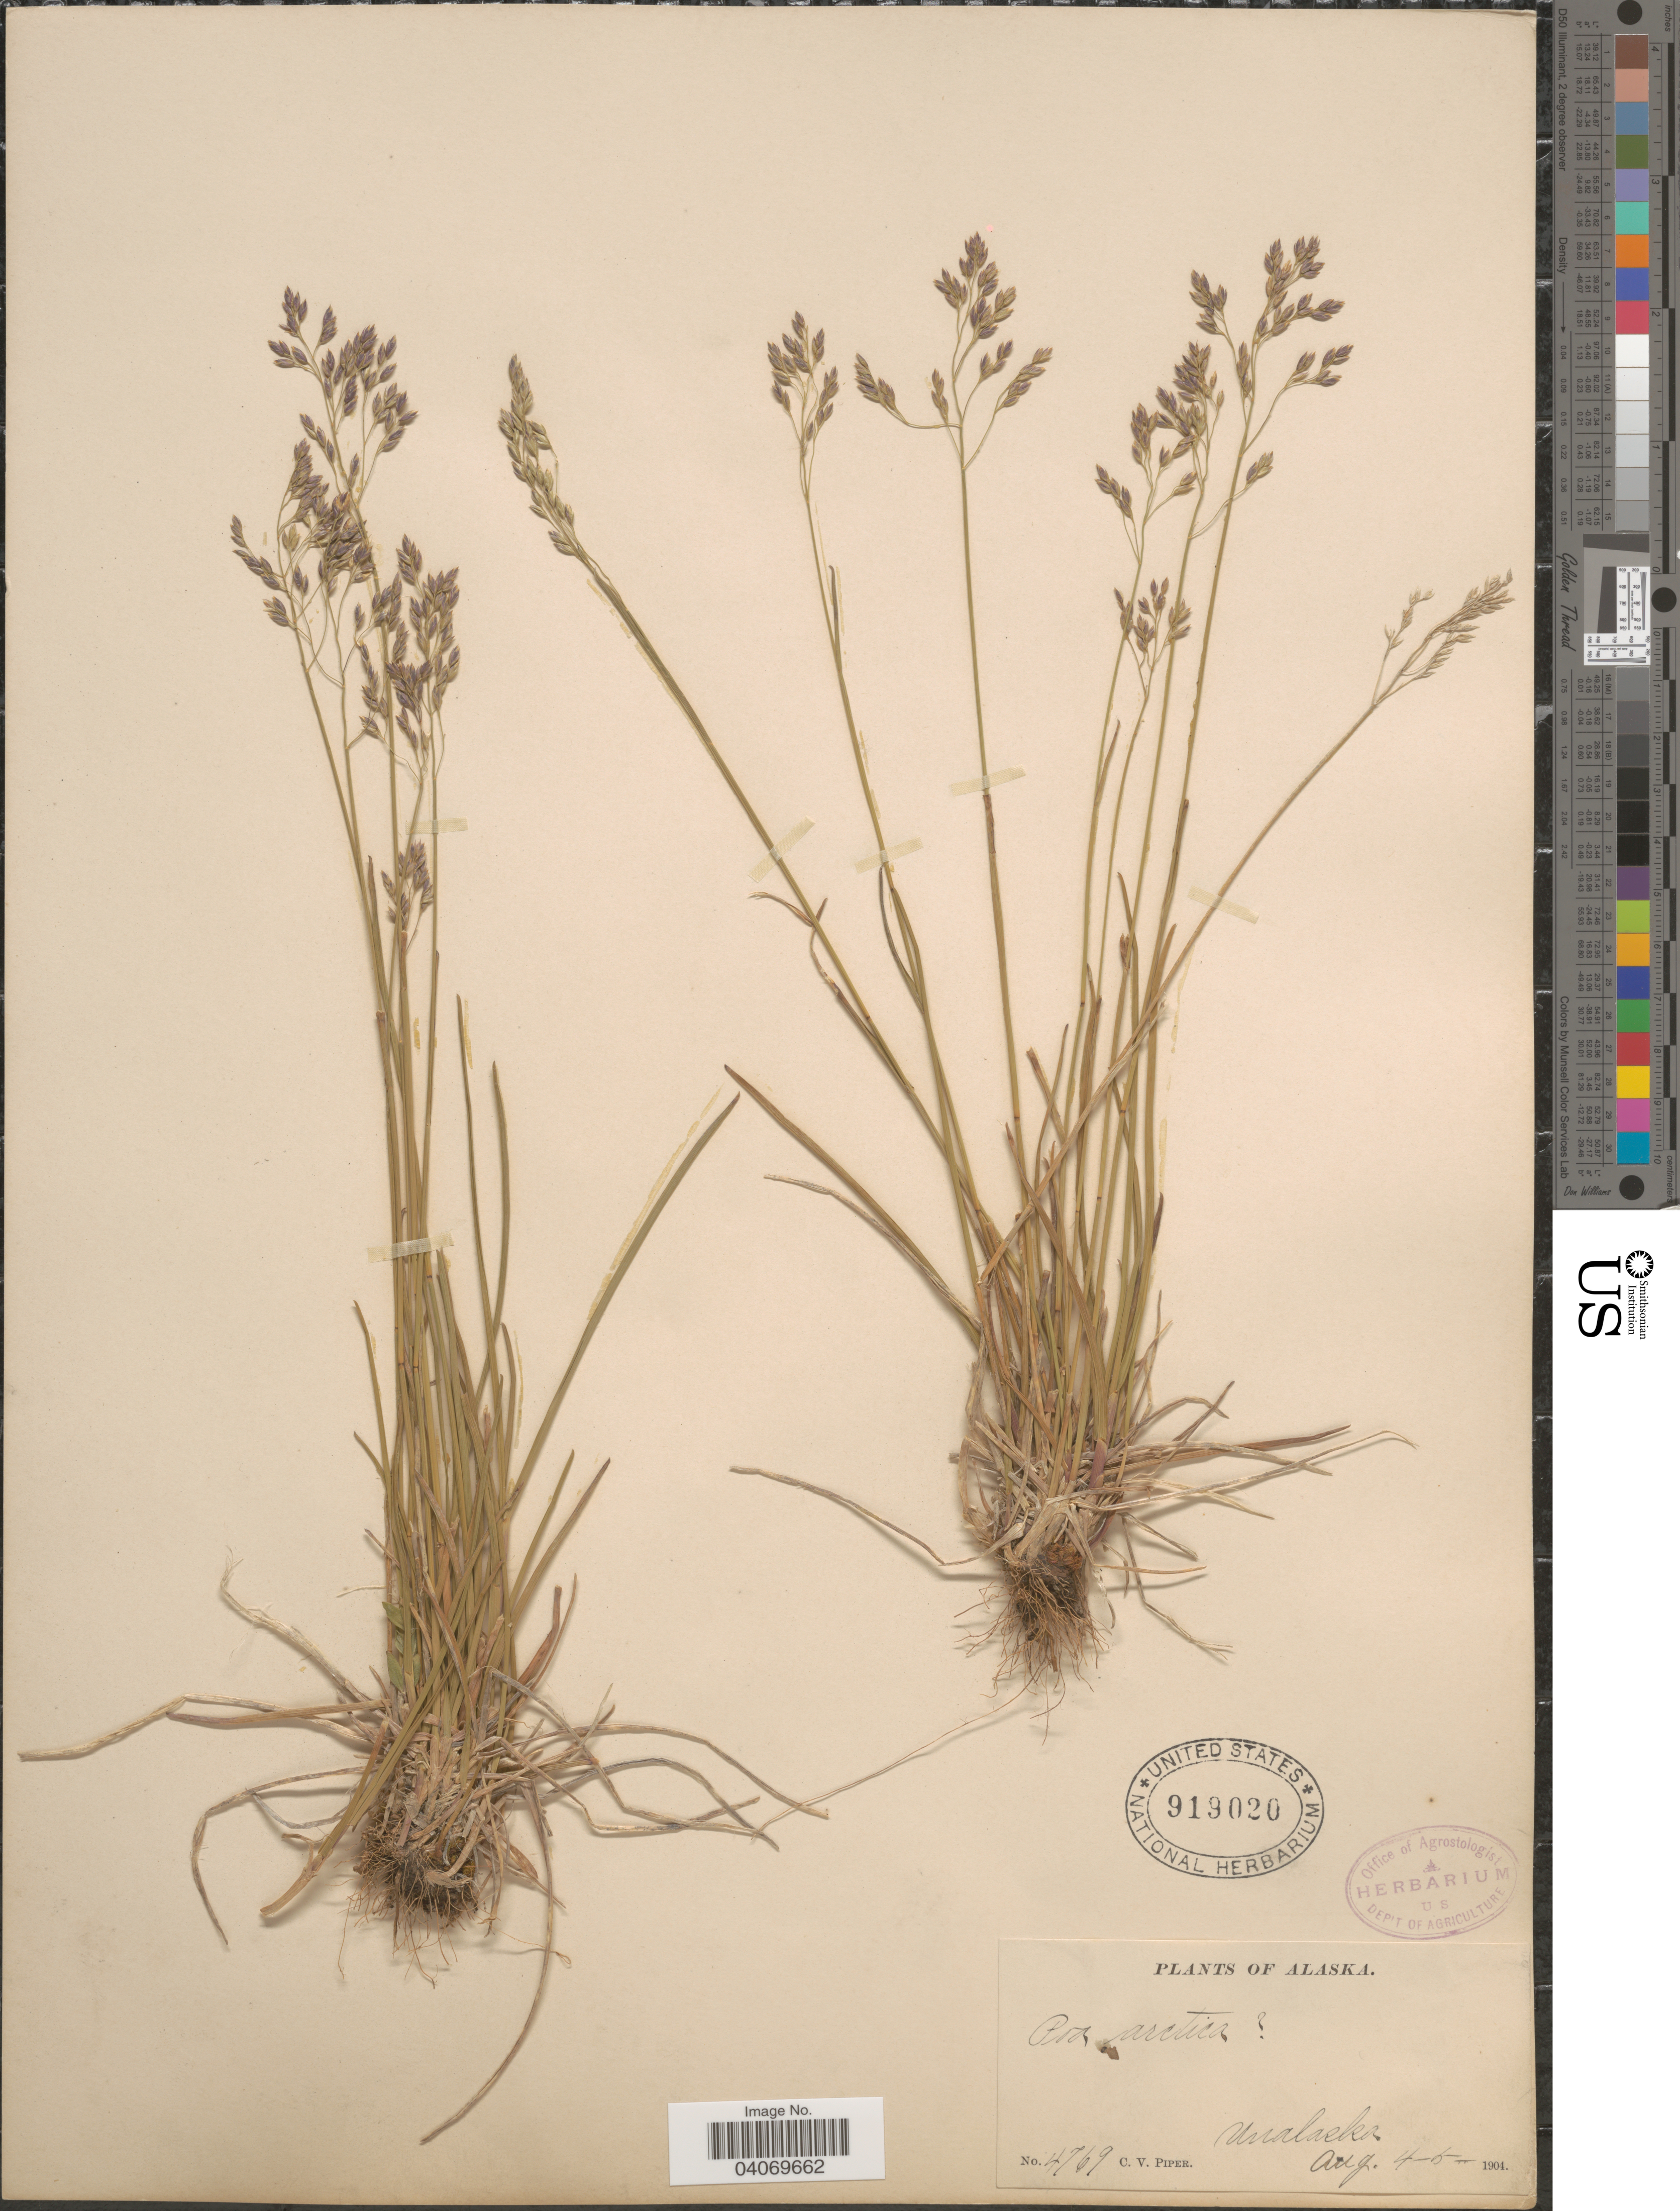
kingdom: Plantae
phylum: Tracheophyta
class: Liliopsida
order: Poales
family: Poaceae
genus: Poa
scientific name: Poa sp.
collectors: C. V. Piper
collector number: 4769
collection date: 1904-08-04/1904-08-05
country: United States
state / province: Alaska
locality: Unalaska.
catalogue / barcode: US 919020